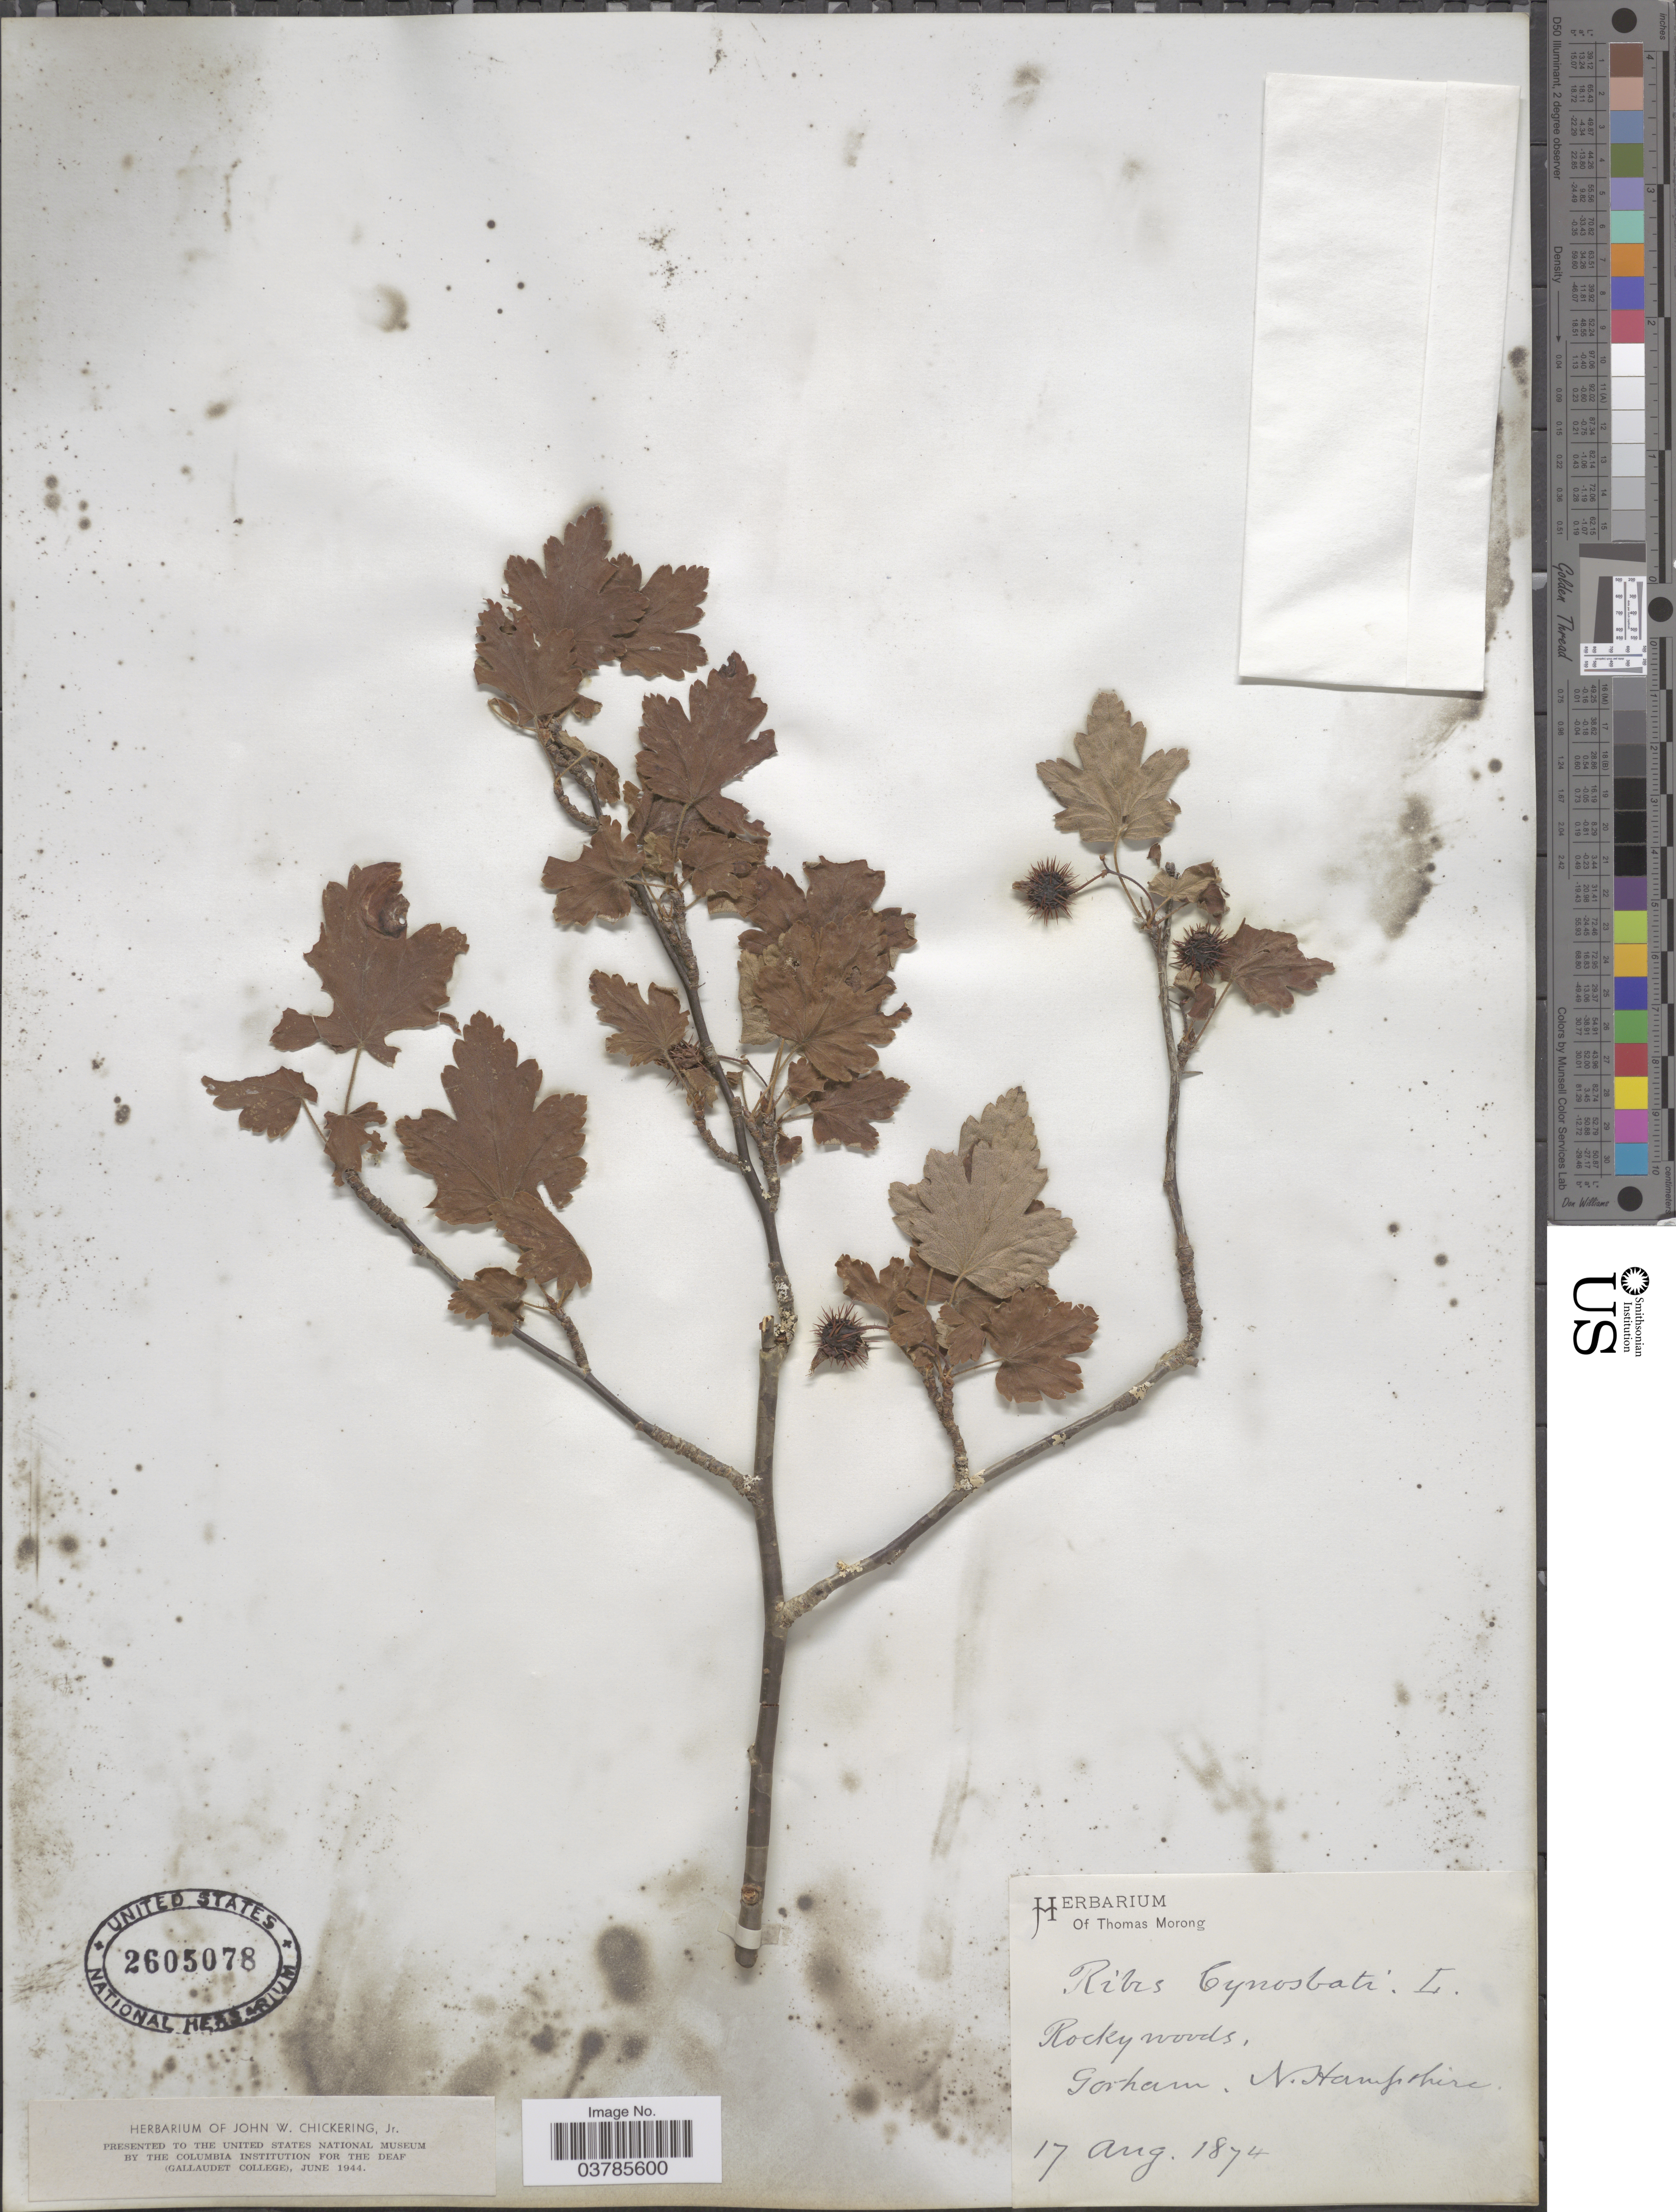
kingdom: Plantae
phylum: Tracheophyta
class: Magnoliopsida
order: Saxifragales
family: Grossulariaceae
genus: Ribes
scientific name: Ribes cynosbati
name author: L.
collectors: ex Herb. T. Morong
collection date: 1874-08-17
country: United States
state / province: New Hampshire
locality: Gorham.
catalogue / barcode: US 2605078